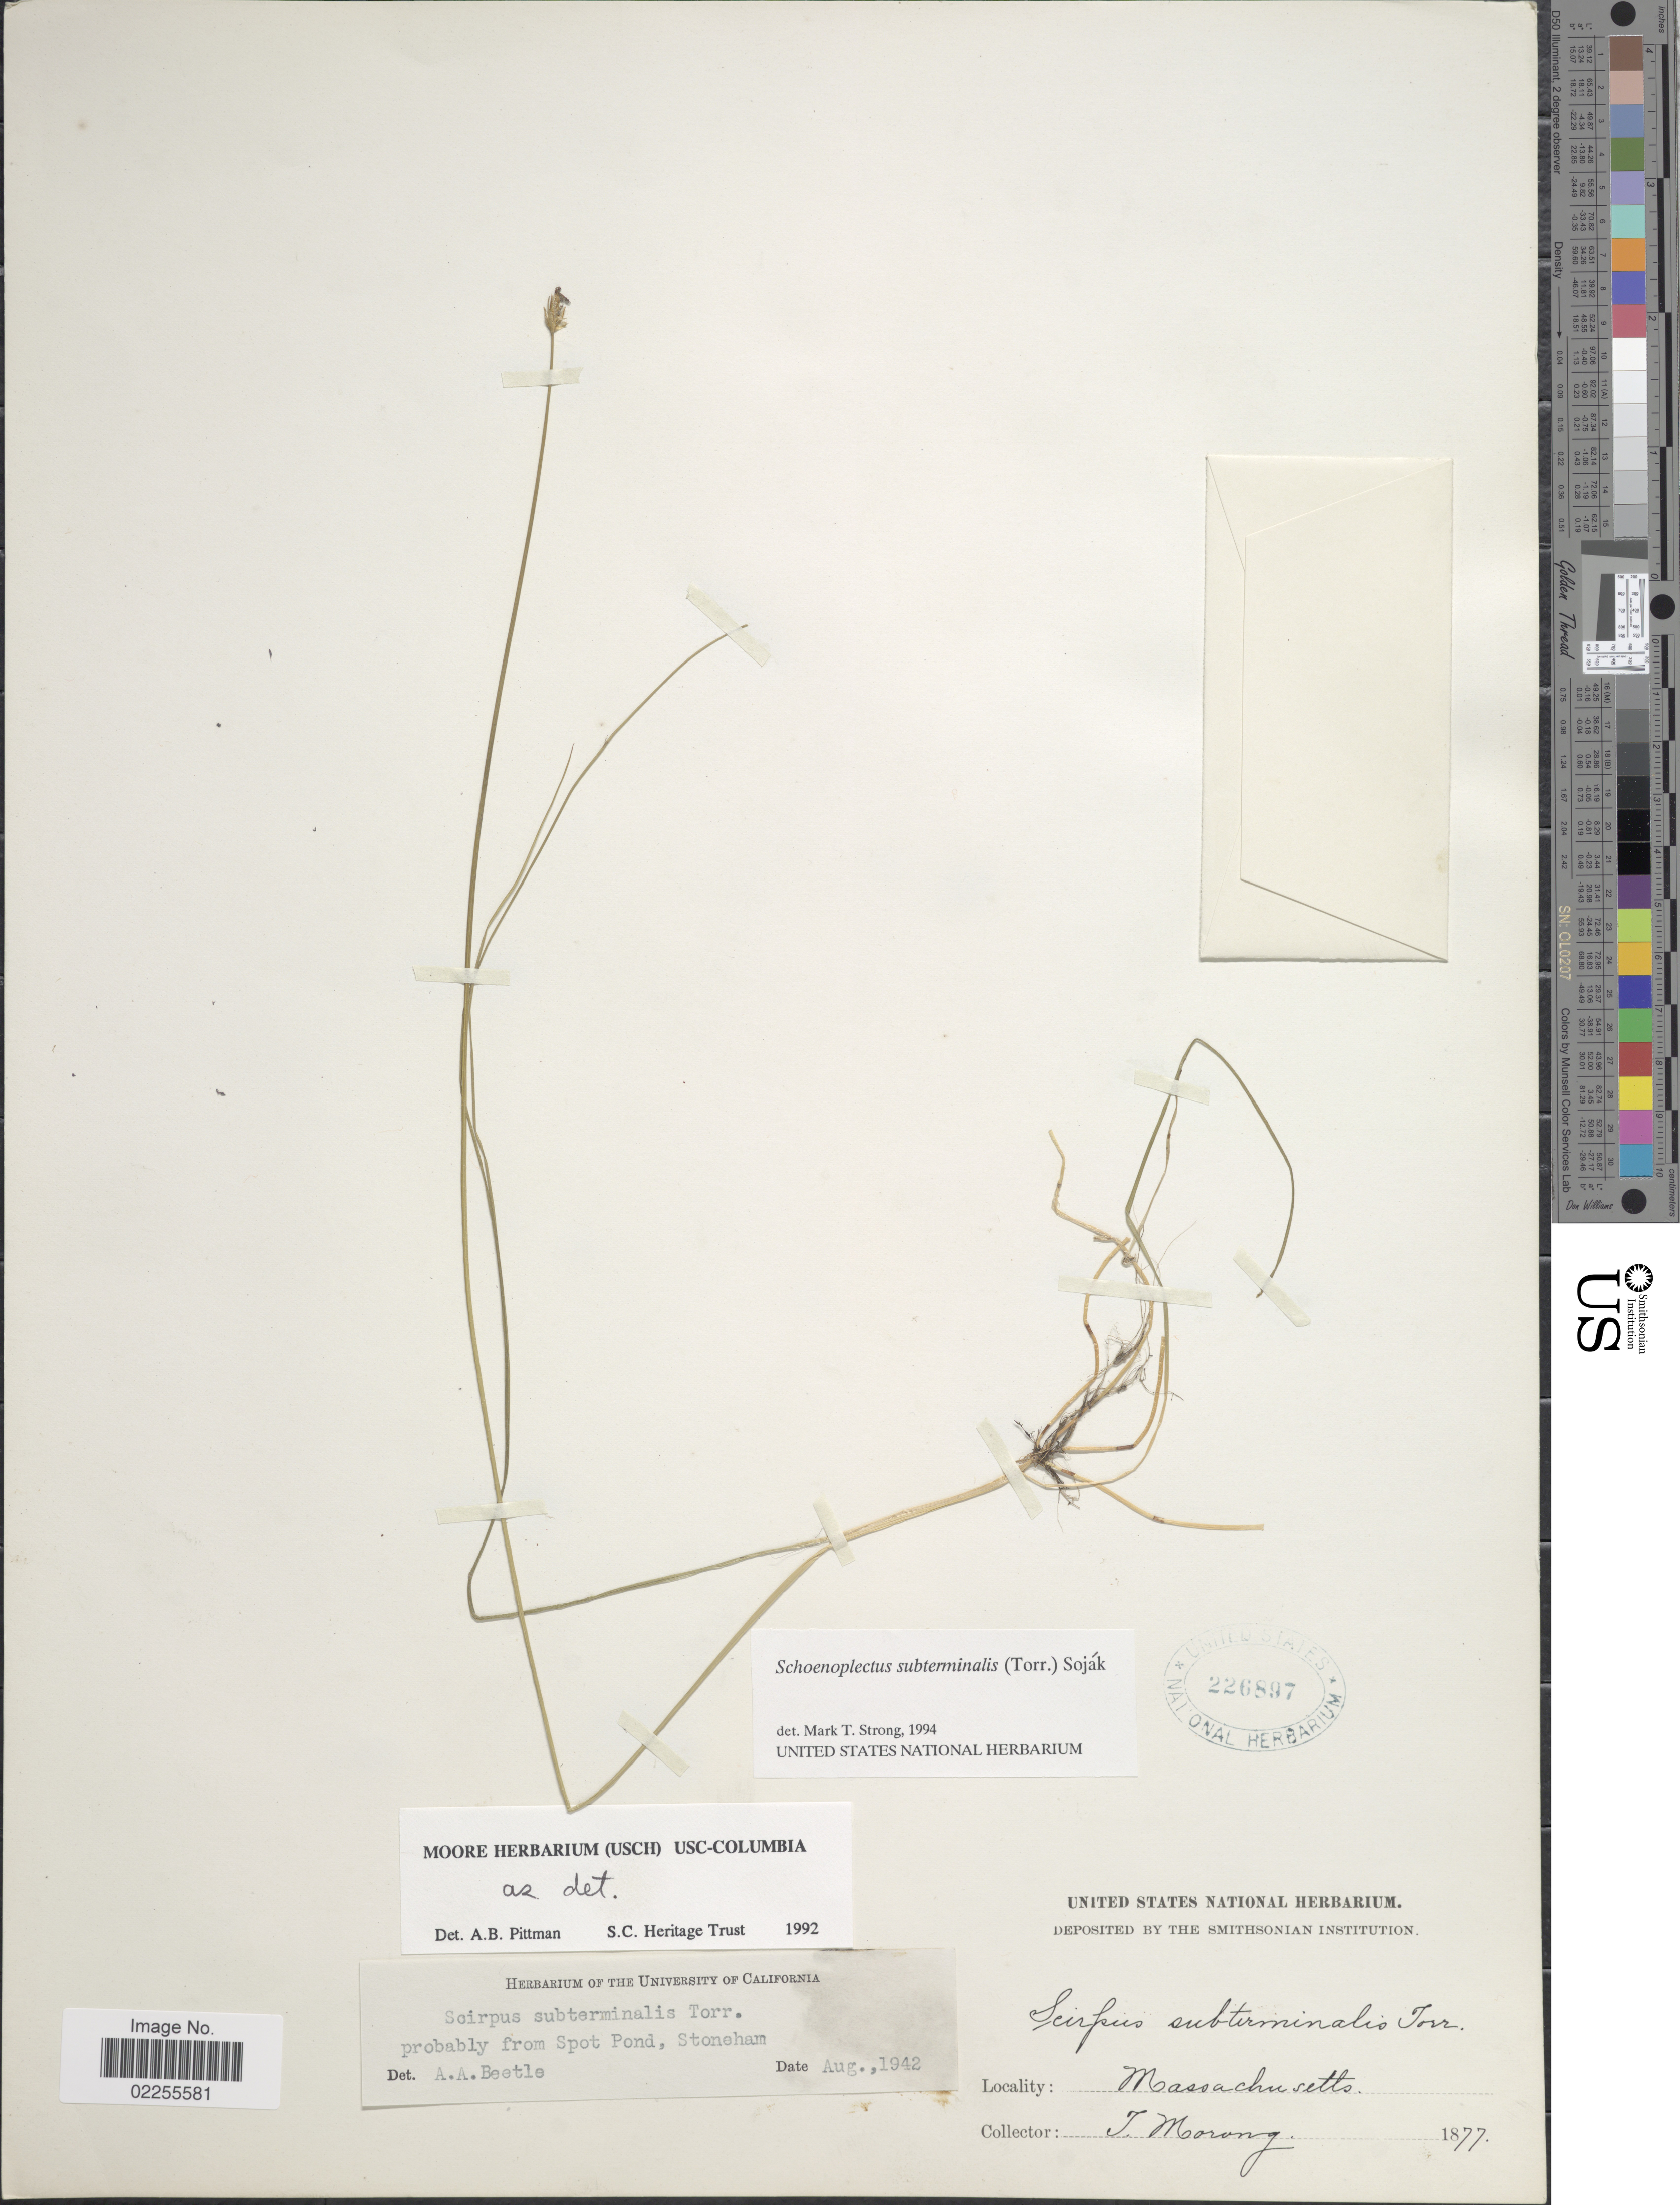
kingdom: Plantae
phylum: Tracheophyta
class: Liliopsida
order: Poales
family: Cyperaceae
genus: Schoenoplectus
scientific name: Schoenoplectus subterminalis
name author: (Torr.) Soják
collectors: T. Morong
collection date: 1877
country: United States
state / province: Massachusetts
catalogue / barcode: US 226897